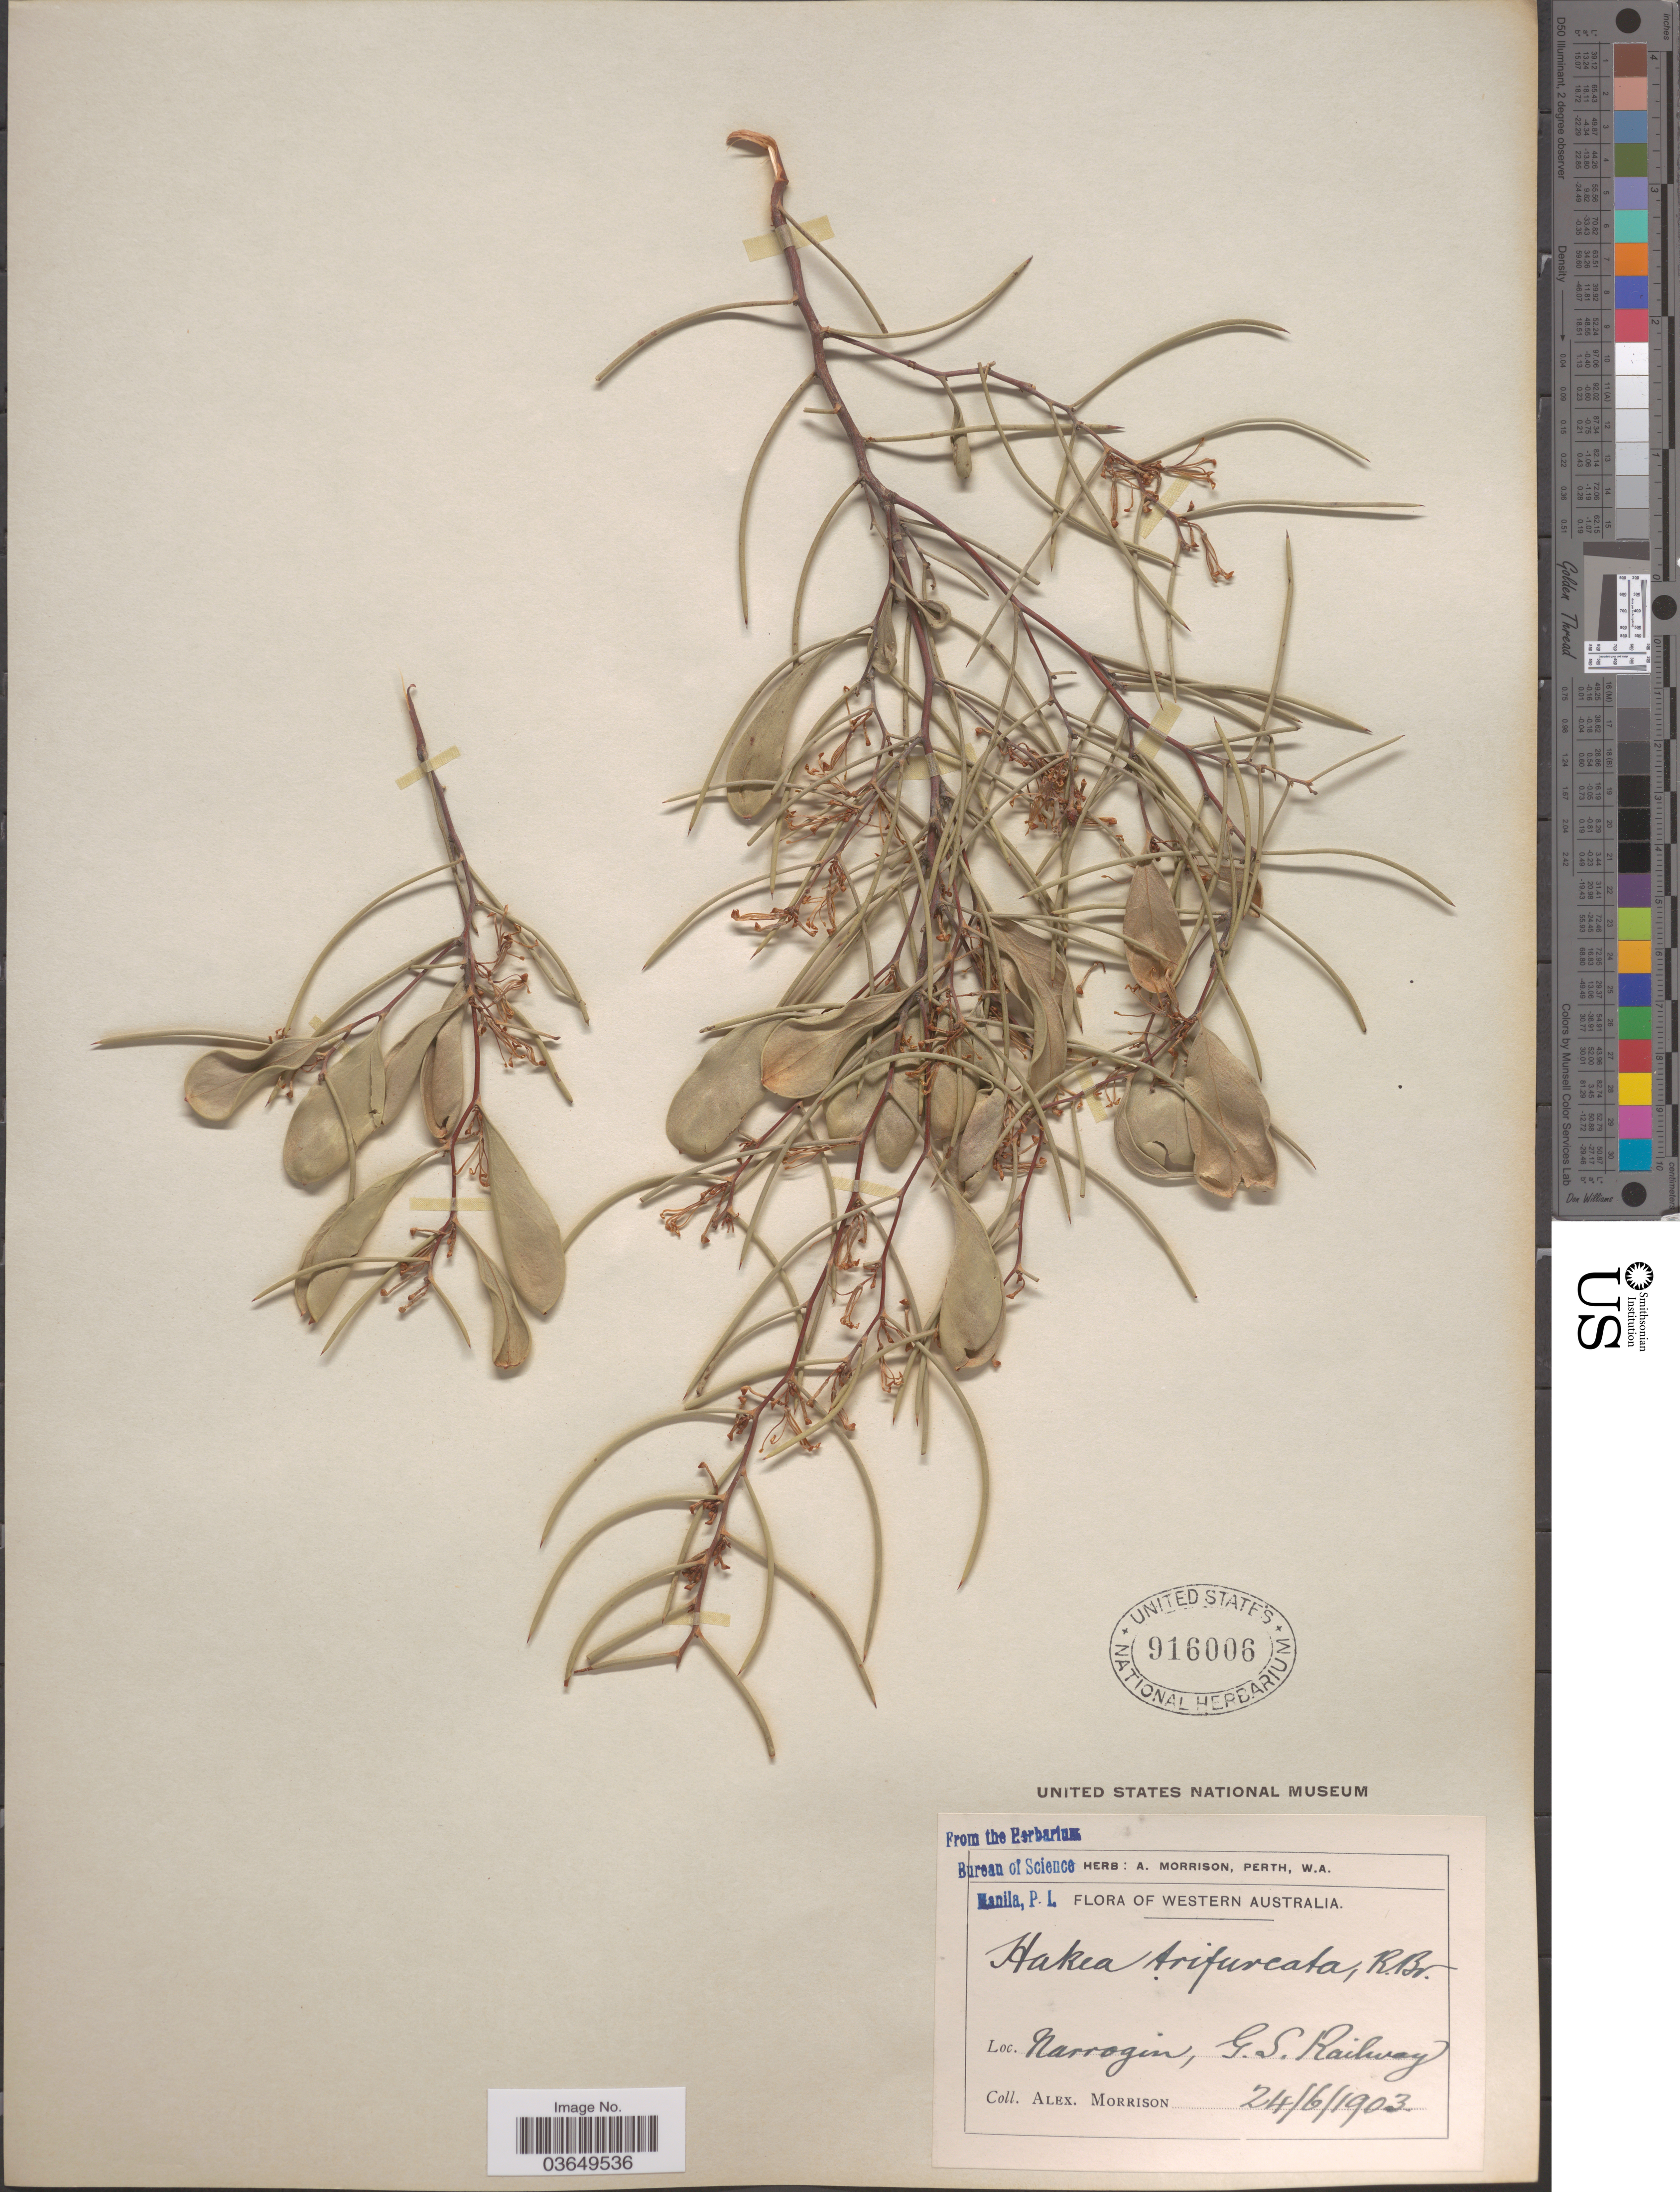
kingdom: Plantae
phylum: Tracheophyta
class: Magnoliopsida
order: Proteales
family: Proteaceae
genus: Hakea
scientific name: Hakea trifurcata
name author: R. Br.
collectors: A. Morrison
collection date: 1903-06-24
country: Australia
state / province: Western Australia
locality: Narrogin, G. S. Railway.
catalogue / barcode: US 916006